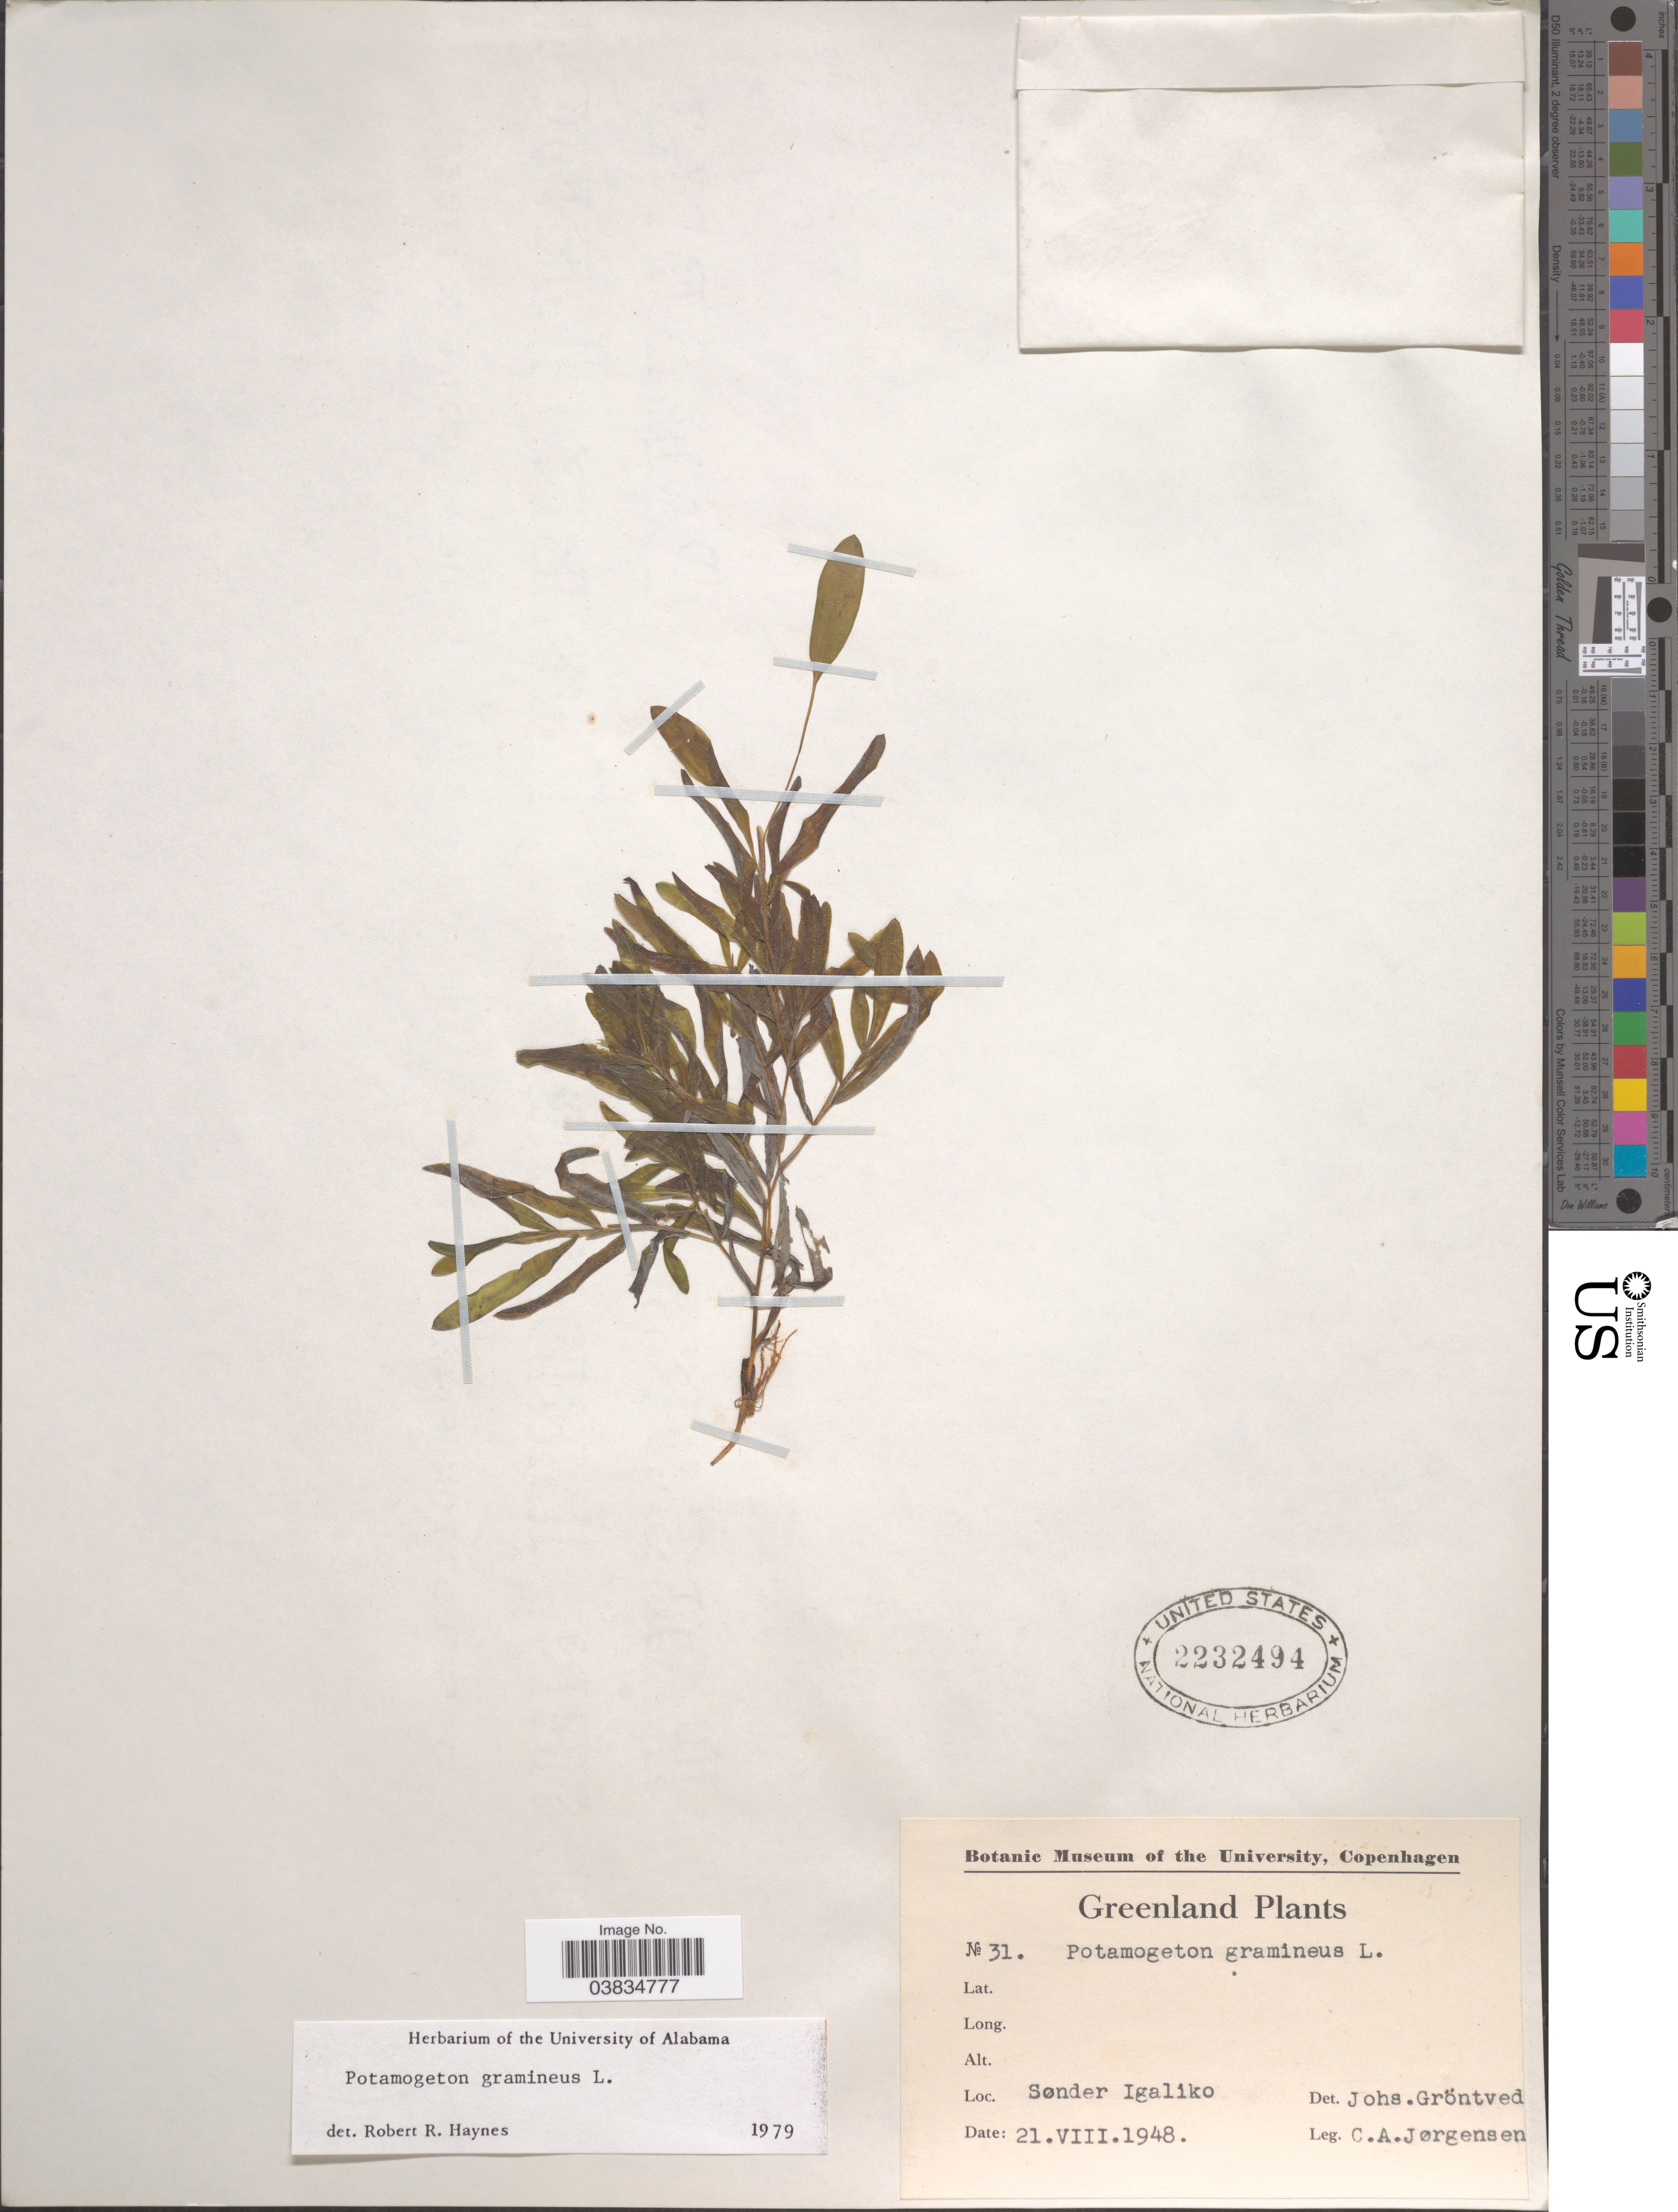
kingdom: Plantae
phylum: Tracheophyta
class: Liliopsida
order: Alismatales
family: Potamogetonaceae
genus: Potamogeton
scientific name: Potamogeton gramineus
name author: L.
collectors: C. A. Jørgensen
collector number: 31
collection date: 1948-08-21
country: Greenland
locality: Sønder Igaliko.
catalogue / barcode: US 2232494